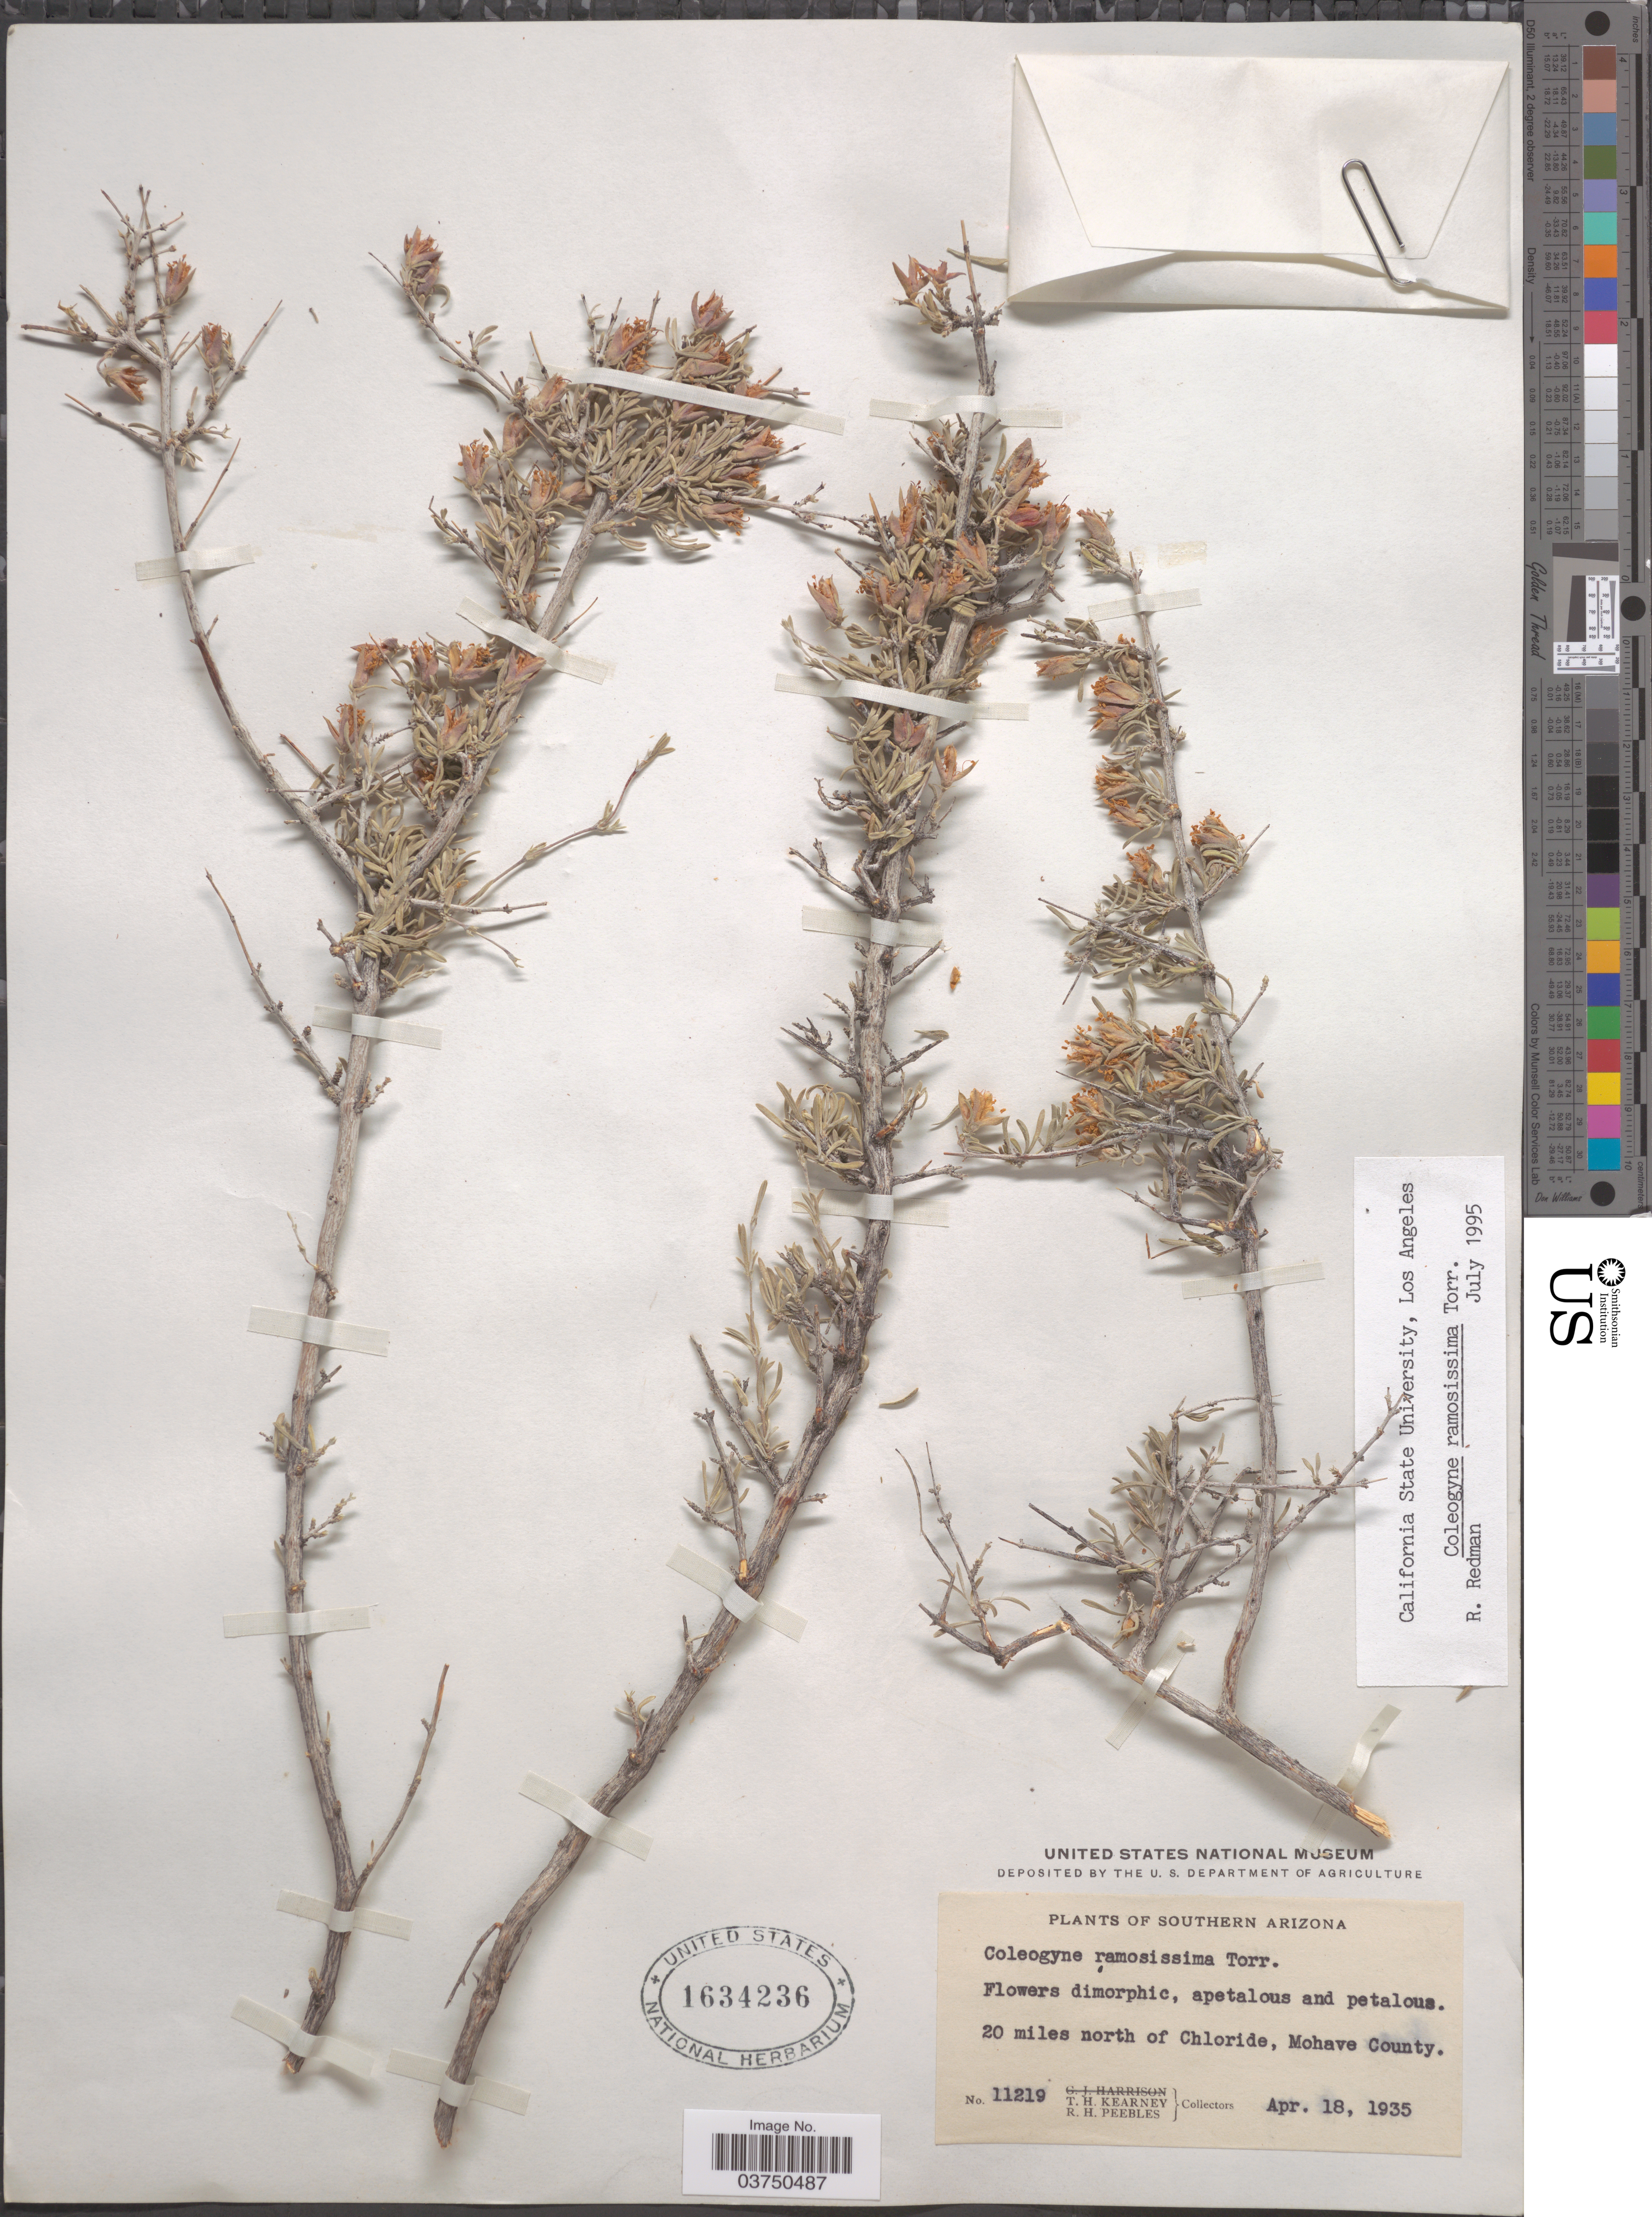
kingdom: Plantae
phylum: Tracheophyta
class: Magnoliopsida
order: Rosales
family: Rosaceae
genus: Coleogyne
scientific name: Coleogyne ramosissima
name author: Torr.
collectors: T. H. Kearney & R. H. Peebles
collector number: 11219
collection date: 1935-04-18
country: United States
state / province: Arizona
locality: Southern Arizona. 20 miles north of Chloride, Mohave County.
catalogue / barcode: US 1634236